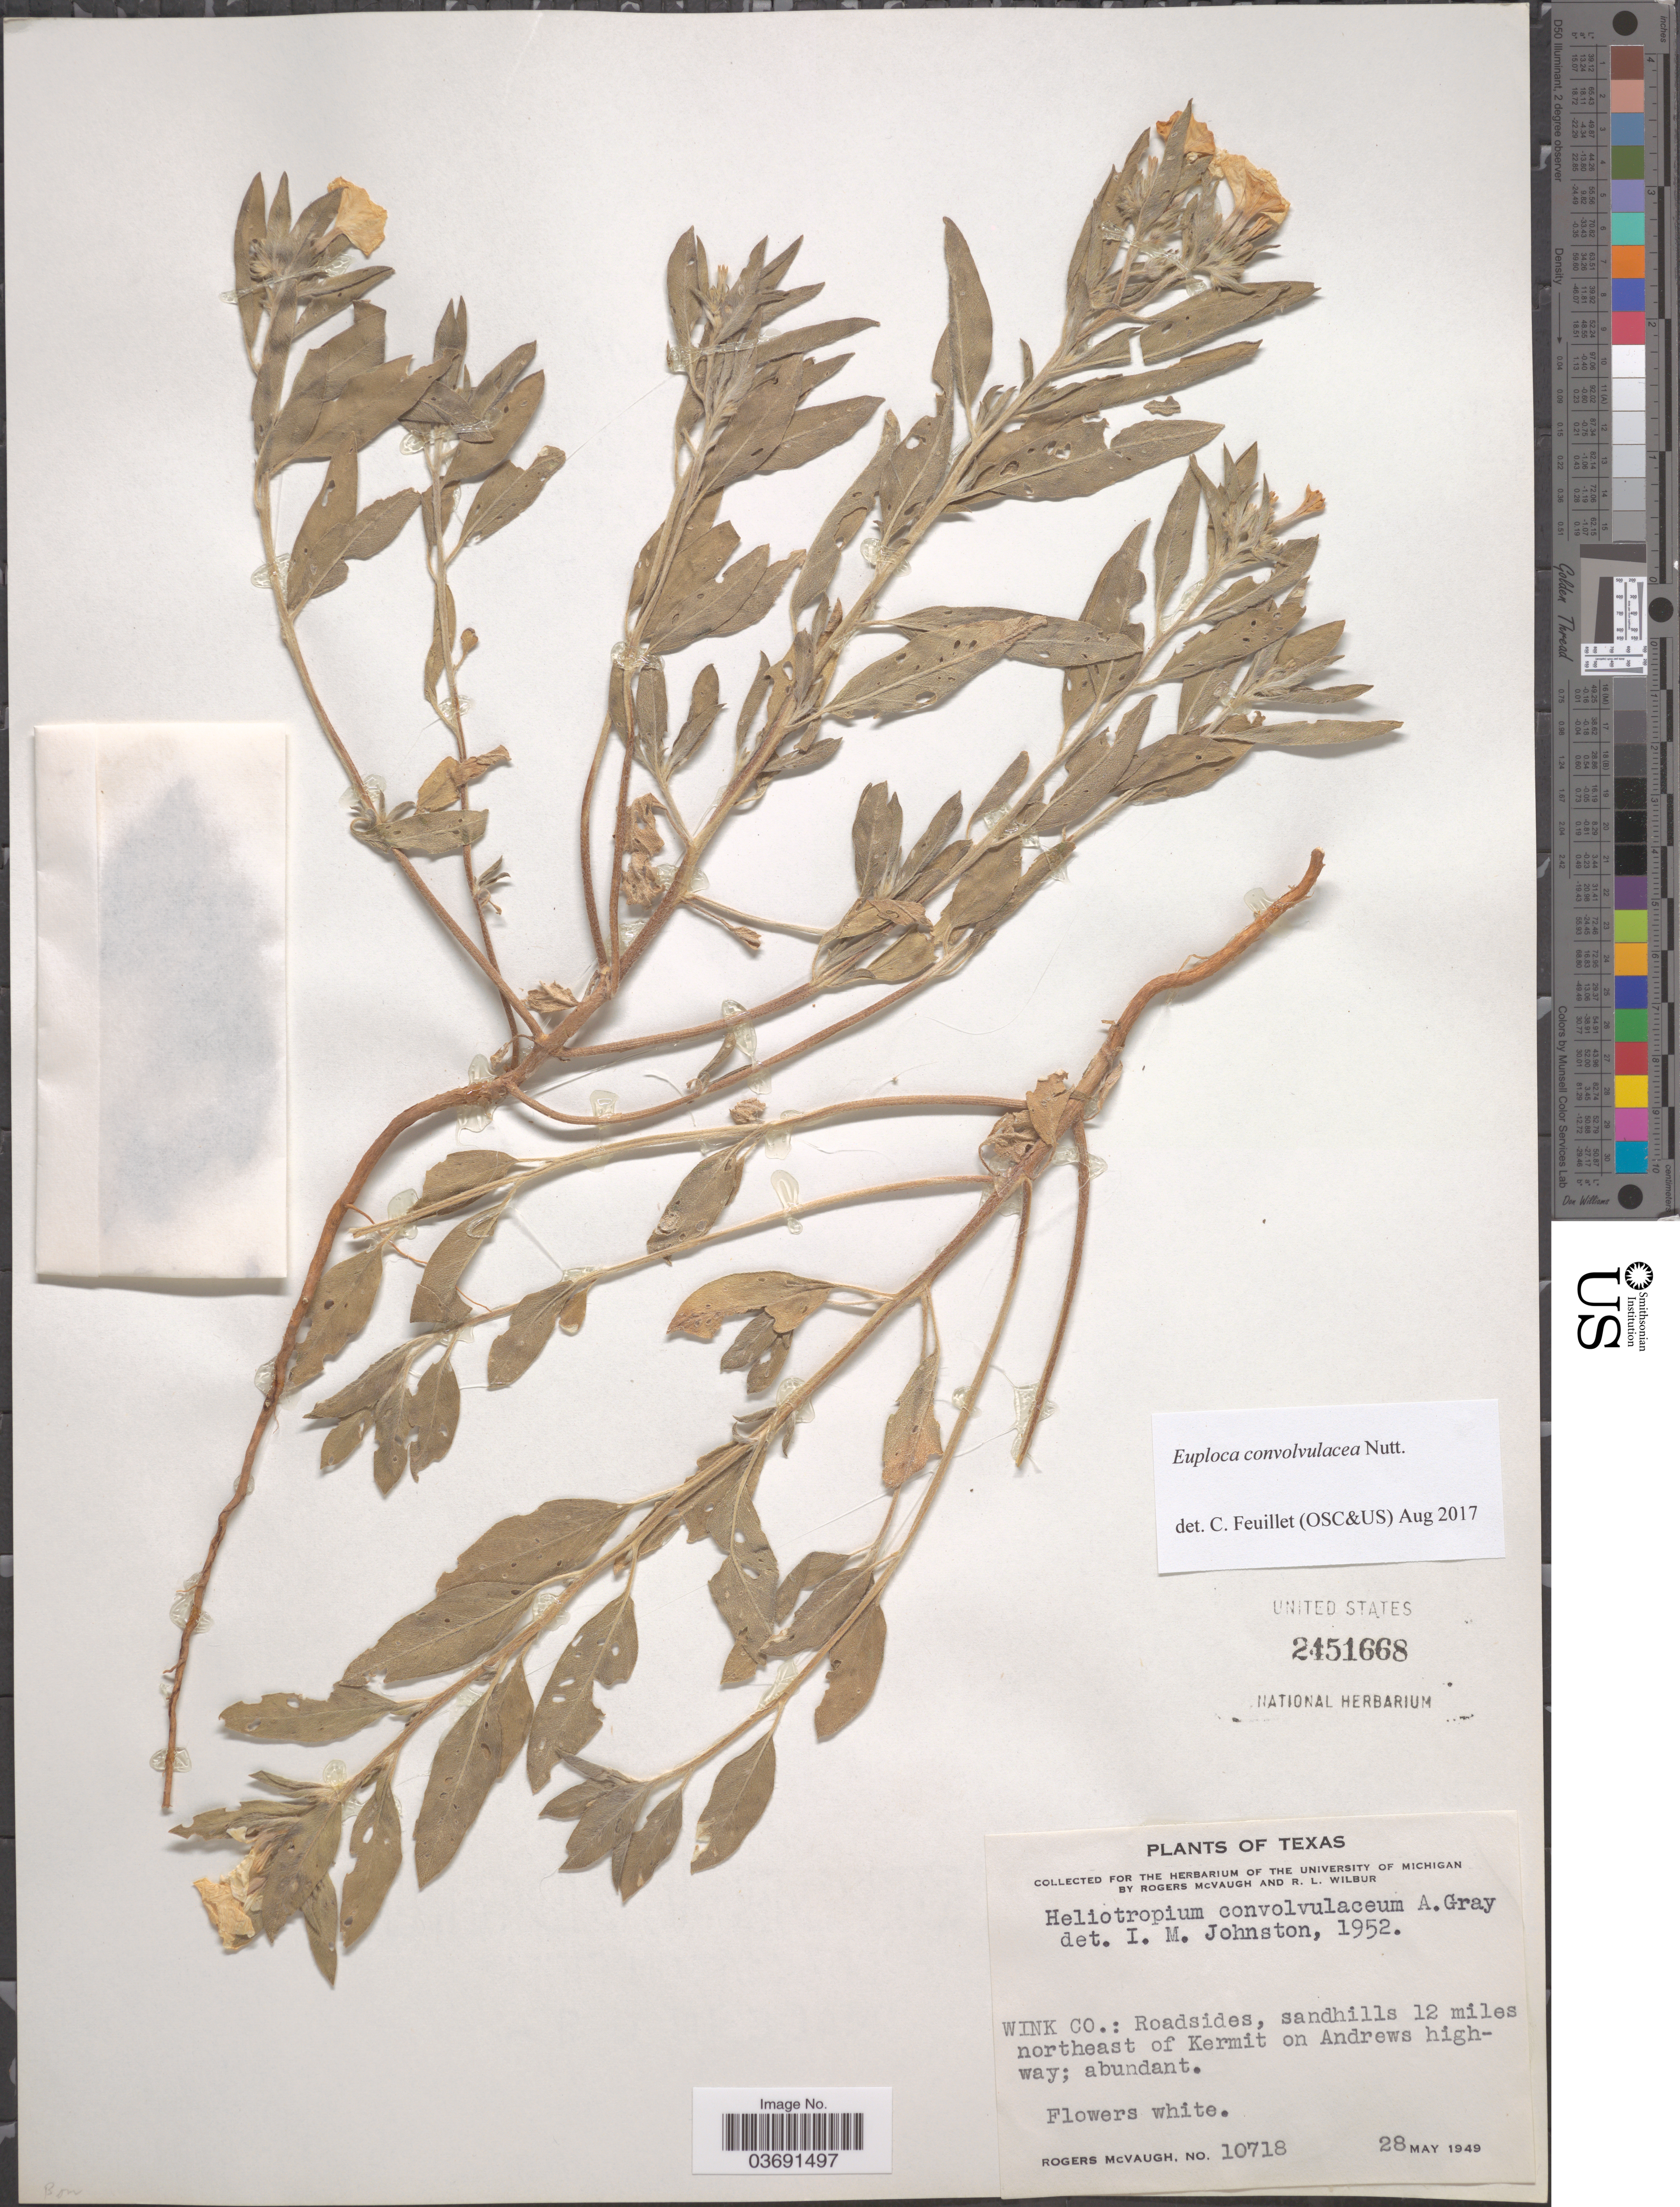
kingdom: Plantae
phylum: Tracheophyta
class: Magnoliopsida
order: Boraginales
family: Heliotropiaceae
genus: Euploca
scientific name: Euploca convolvulacea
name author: Nutt.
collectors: R. McVaugh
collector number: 10718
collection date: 1949-05-28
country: United States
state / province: Texas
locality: Wink Co.: Roadsides, sandhills 12 miles northeast of Kermit on Andrews highway.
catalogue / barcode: US 2451668